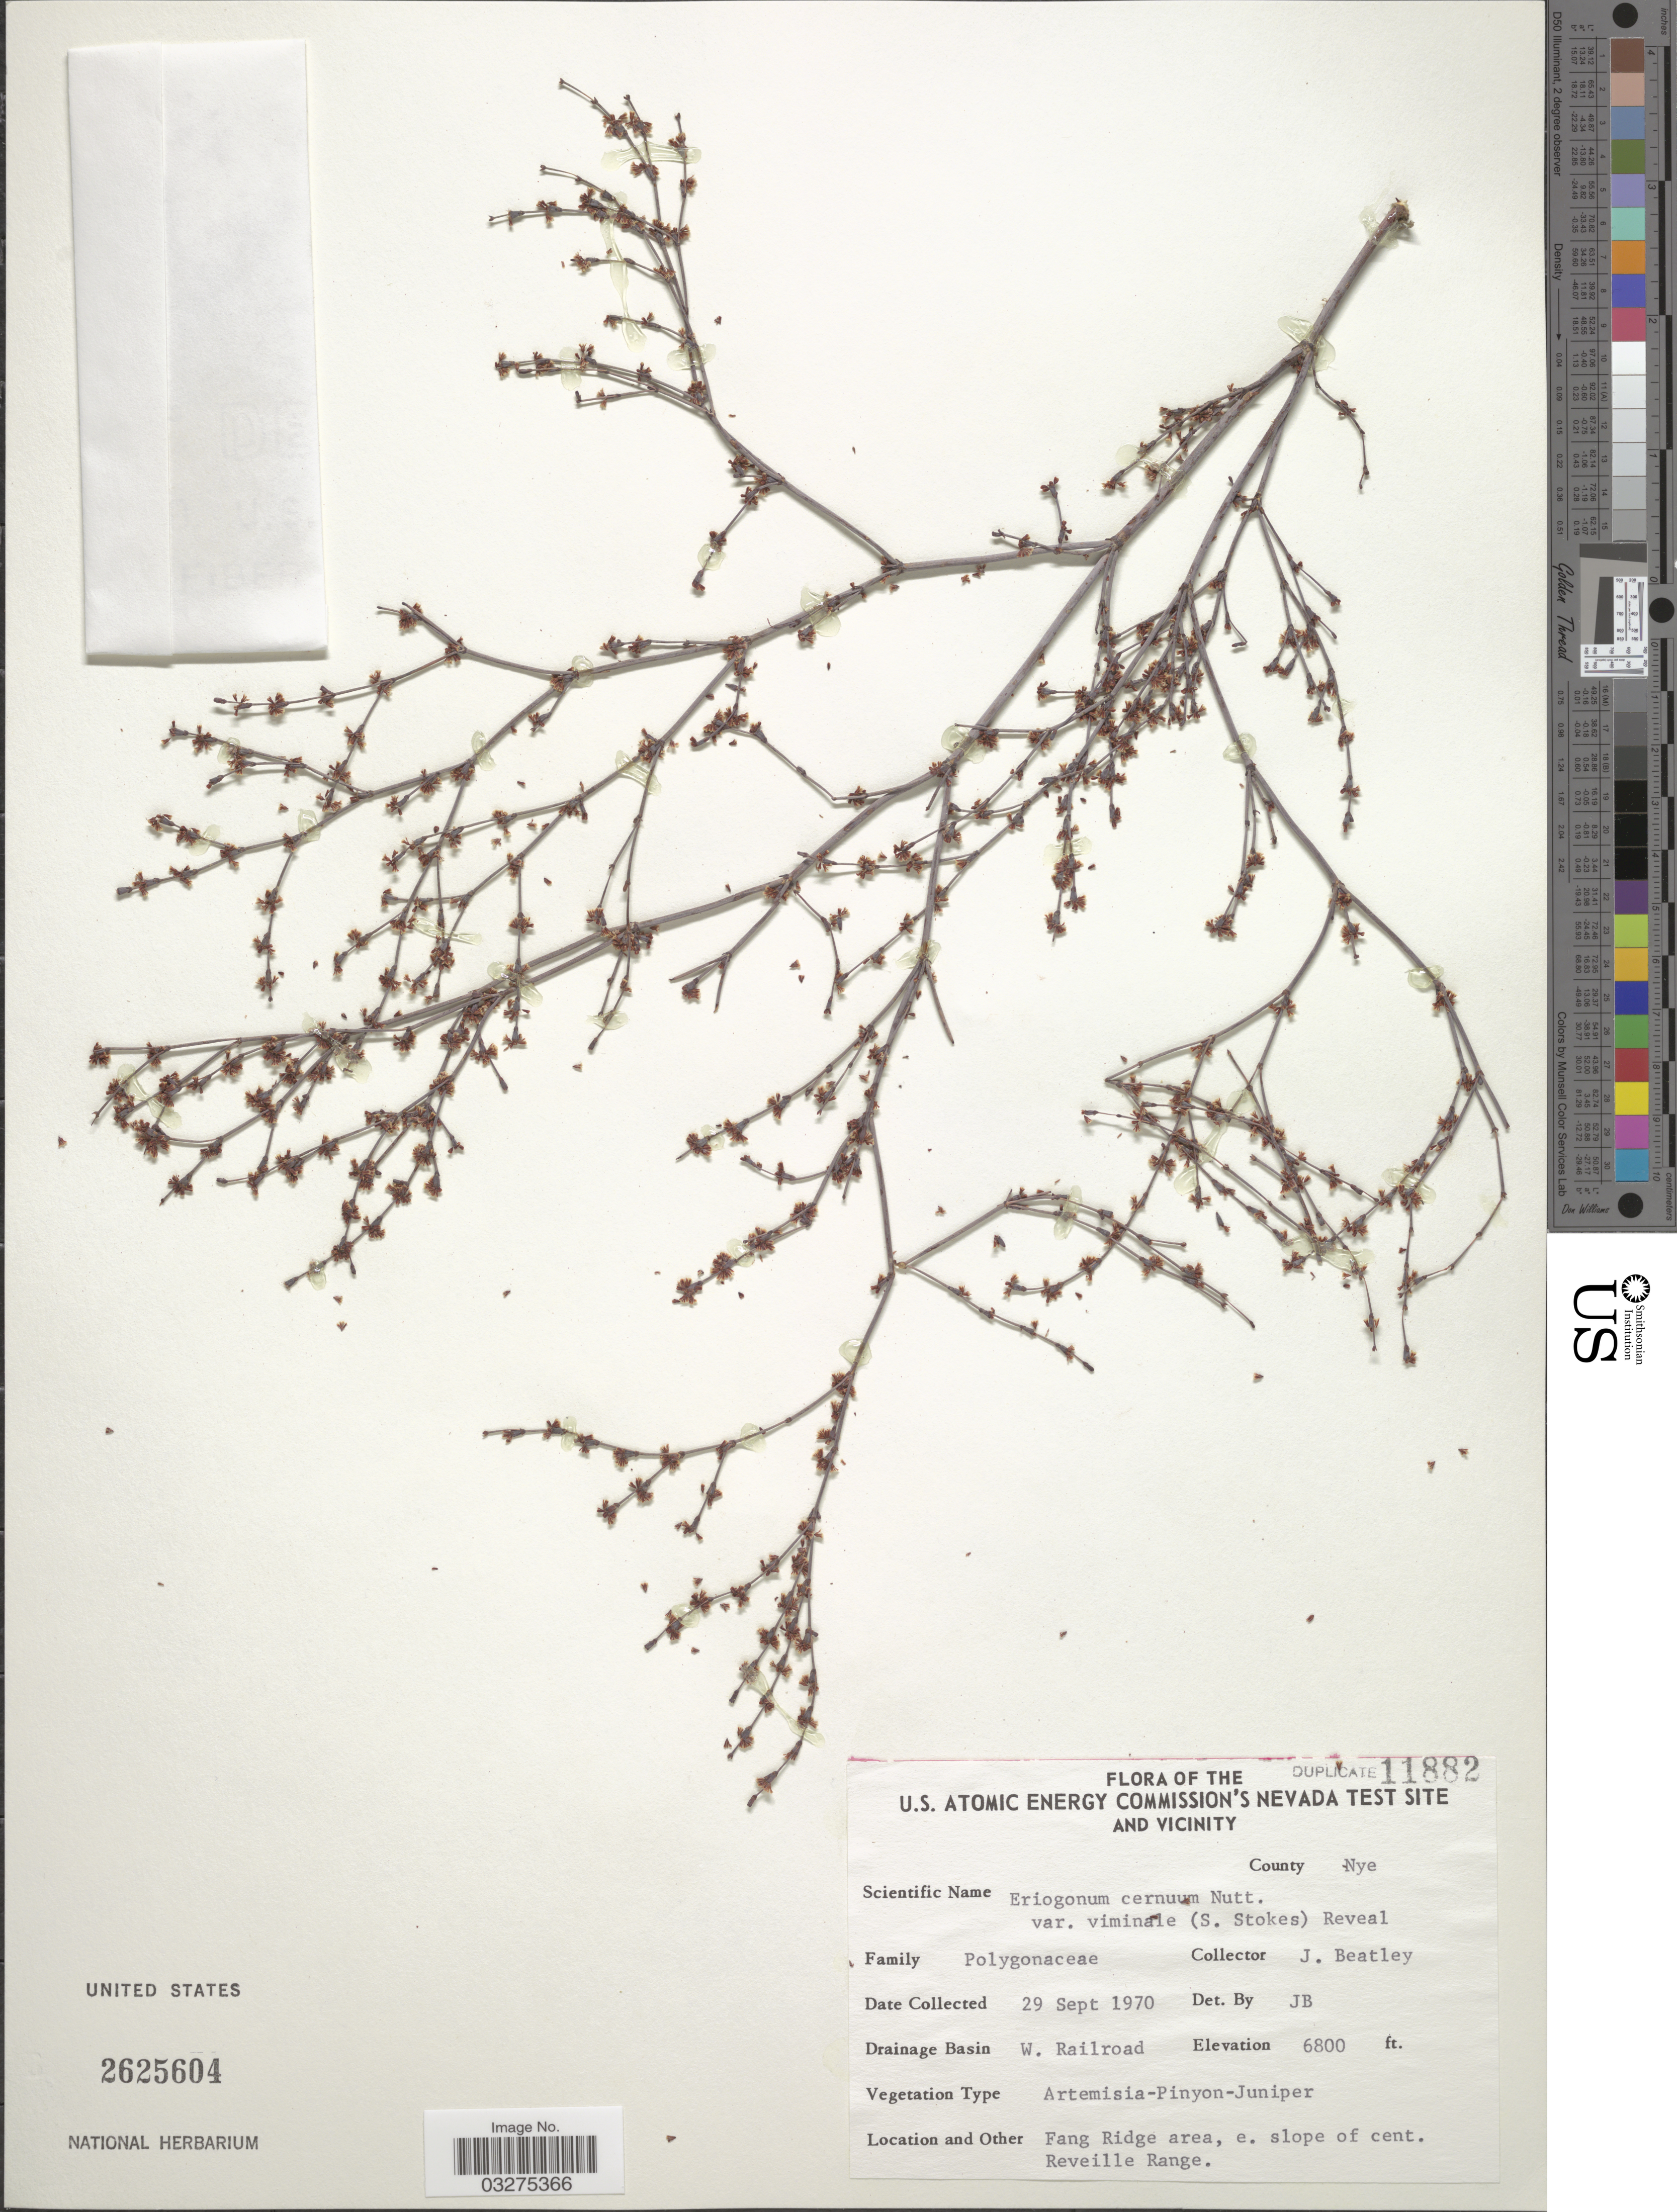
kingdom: Plantae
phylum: Tracheophyta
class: Magnoliopsida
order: Caryophyllales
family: Polygonaceae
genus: Eriogonum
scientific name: Eriogonum cernuum var. viminale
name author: (S. Stokes) Reveal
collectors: J. C. Beatley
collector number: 11882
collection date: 1970-09-29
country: United States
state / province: Nevada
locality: U.S. Atomic Energy Commission's Nevada Test Site and Vicinity. County Nye. Drainage Basin W. Railroad. Fang Ridge area, e. slope of cent. Reveille Range.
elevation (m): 2073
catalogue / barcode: US 2625604